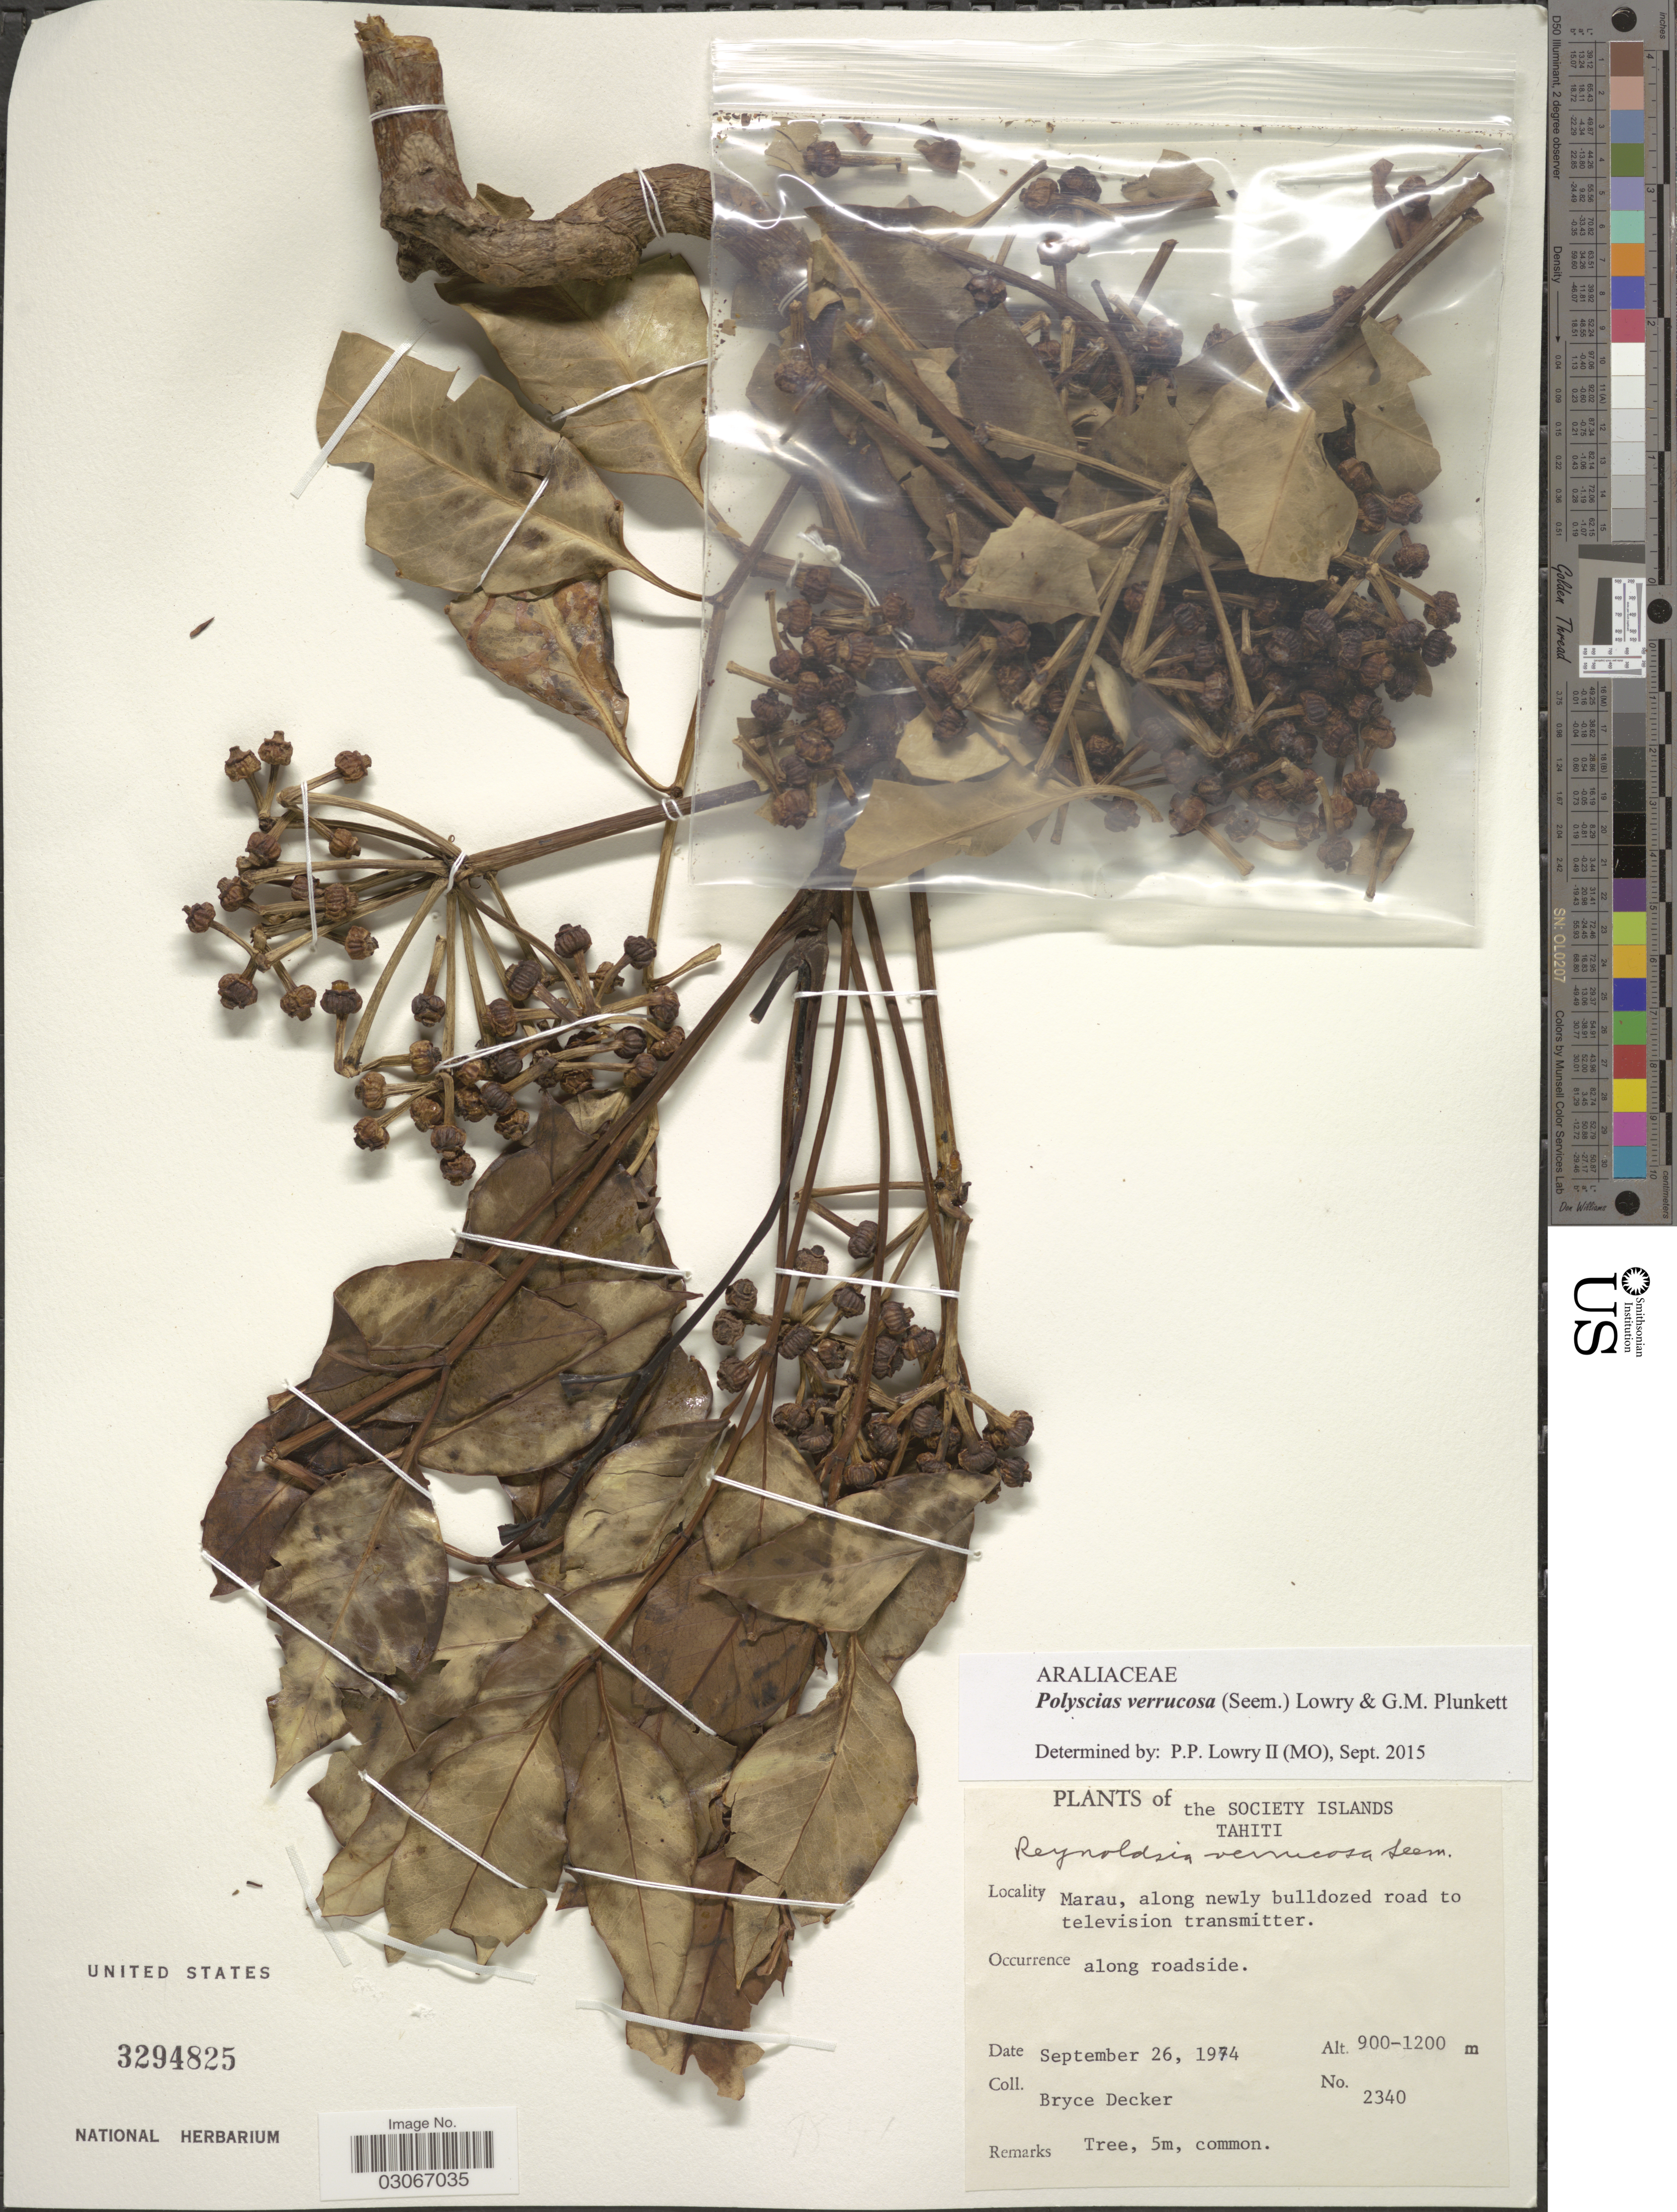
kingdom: Plantae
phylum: Tracheophyta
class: Magnoliopsida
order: Apiales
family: Araliaceae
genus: Polyscias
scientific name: Polyscias verrucosa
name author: (Seem.) Lowry & G. M. Plunkett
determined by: Lowry, P. P., (MO), Missouri Botanical Garden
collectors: B. G. Decker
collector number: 2340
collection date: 1974-09-26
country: French Polynesia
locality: Society Islands. Tahiti. Marau, along newly bulldozed road to television transmitter.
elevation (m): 900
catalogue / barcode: US 3294825